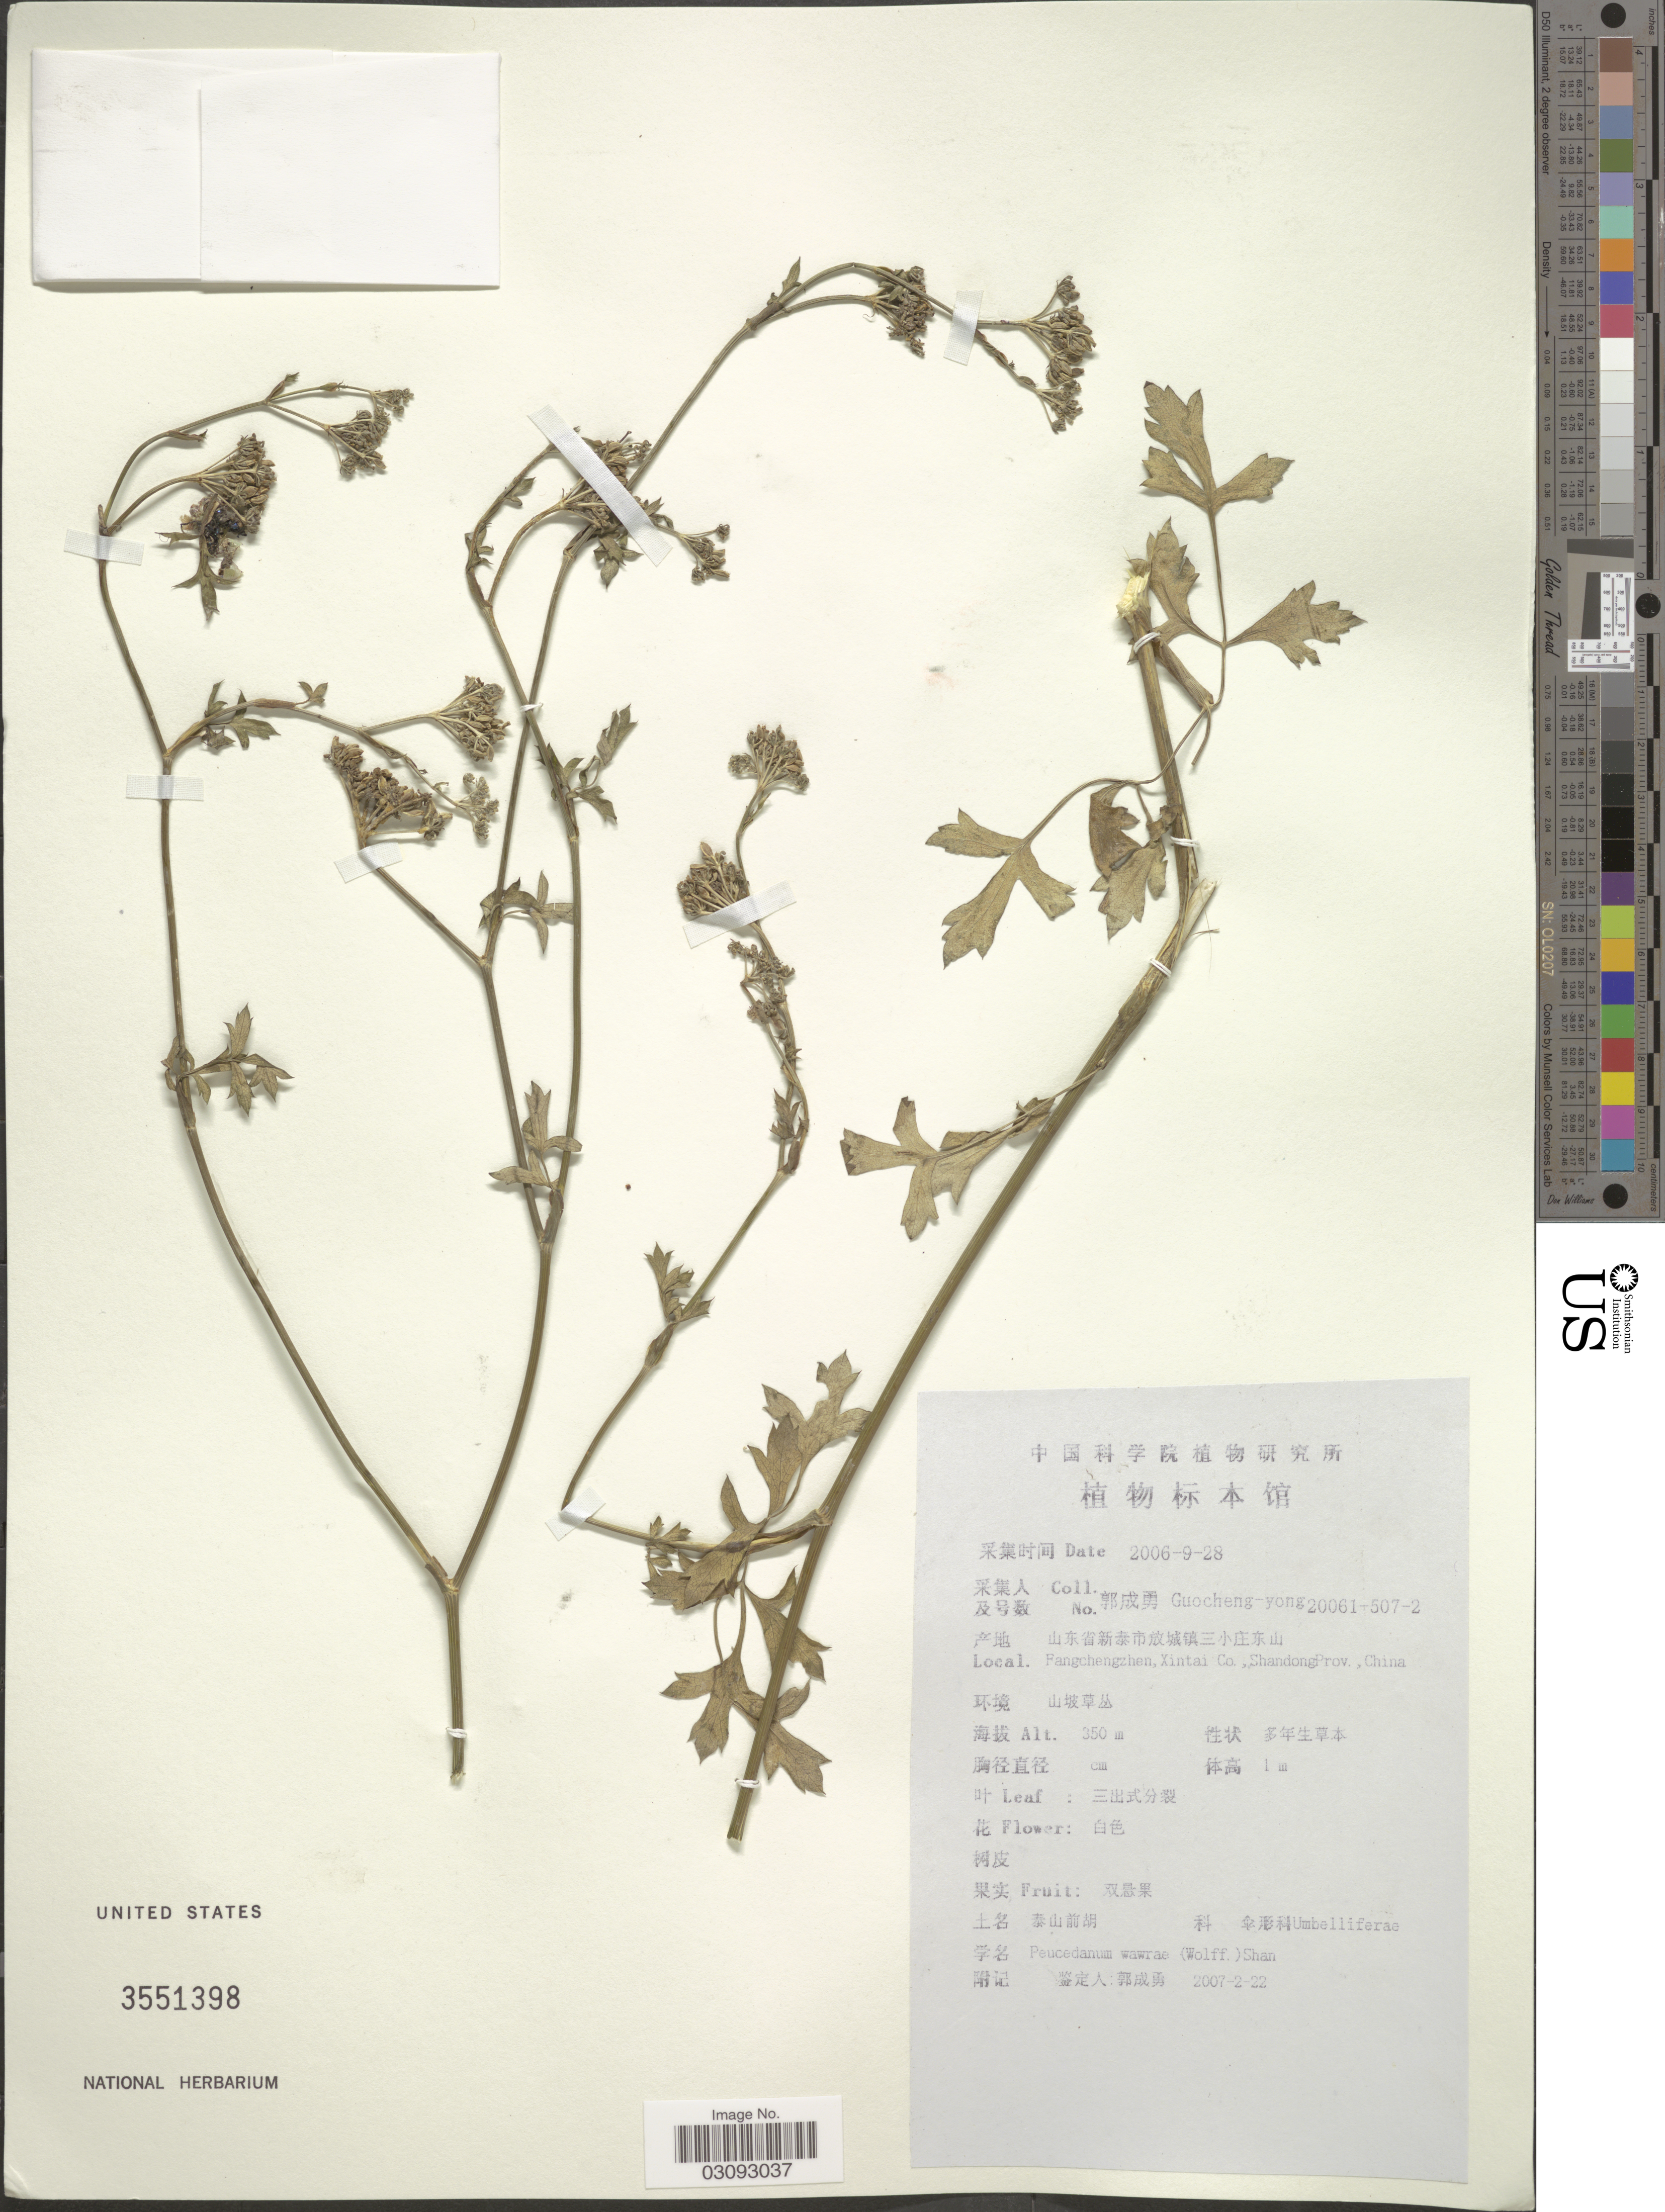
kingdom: Plantae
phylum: Tracheophyta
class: Magnoliopsida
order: Apiales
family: Apiaceae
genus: Peucedanum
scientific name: Peucedanum sp.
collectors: Guo cheng-yong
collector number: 20061-507-2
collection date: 2006-09-28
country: China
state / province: Shandong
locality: Fangchengzhen, Xintai Co., Shandong Prov.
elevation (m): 350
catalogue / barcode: US 3551398